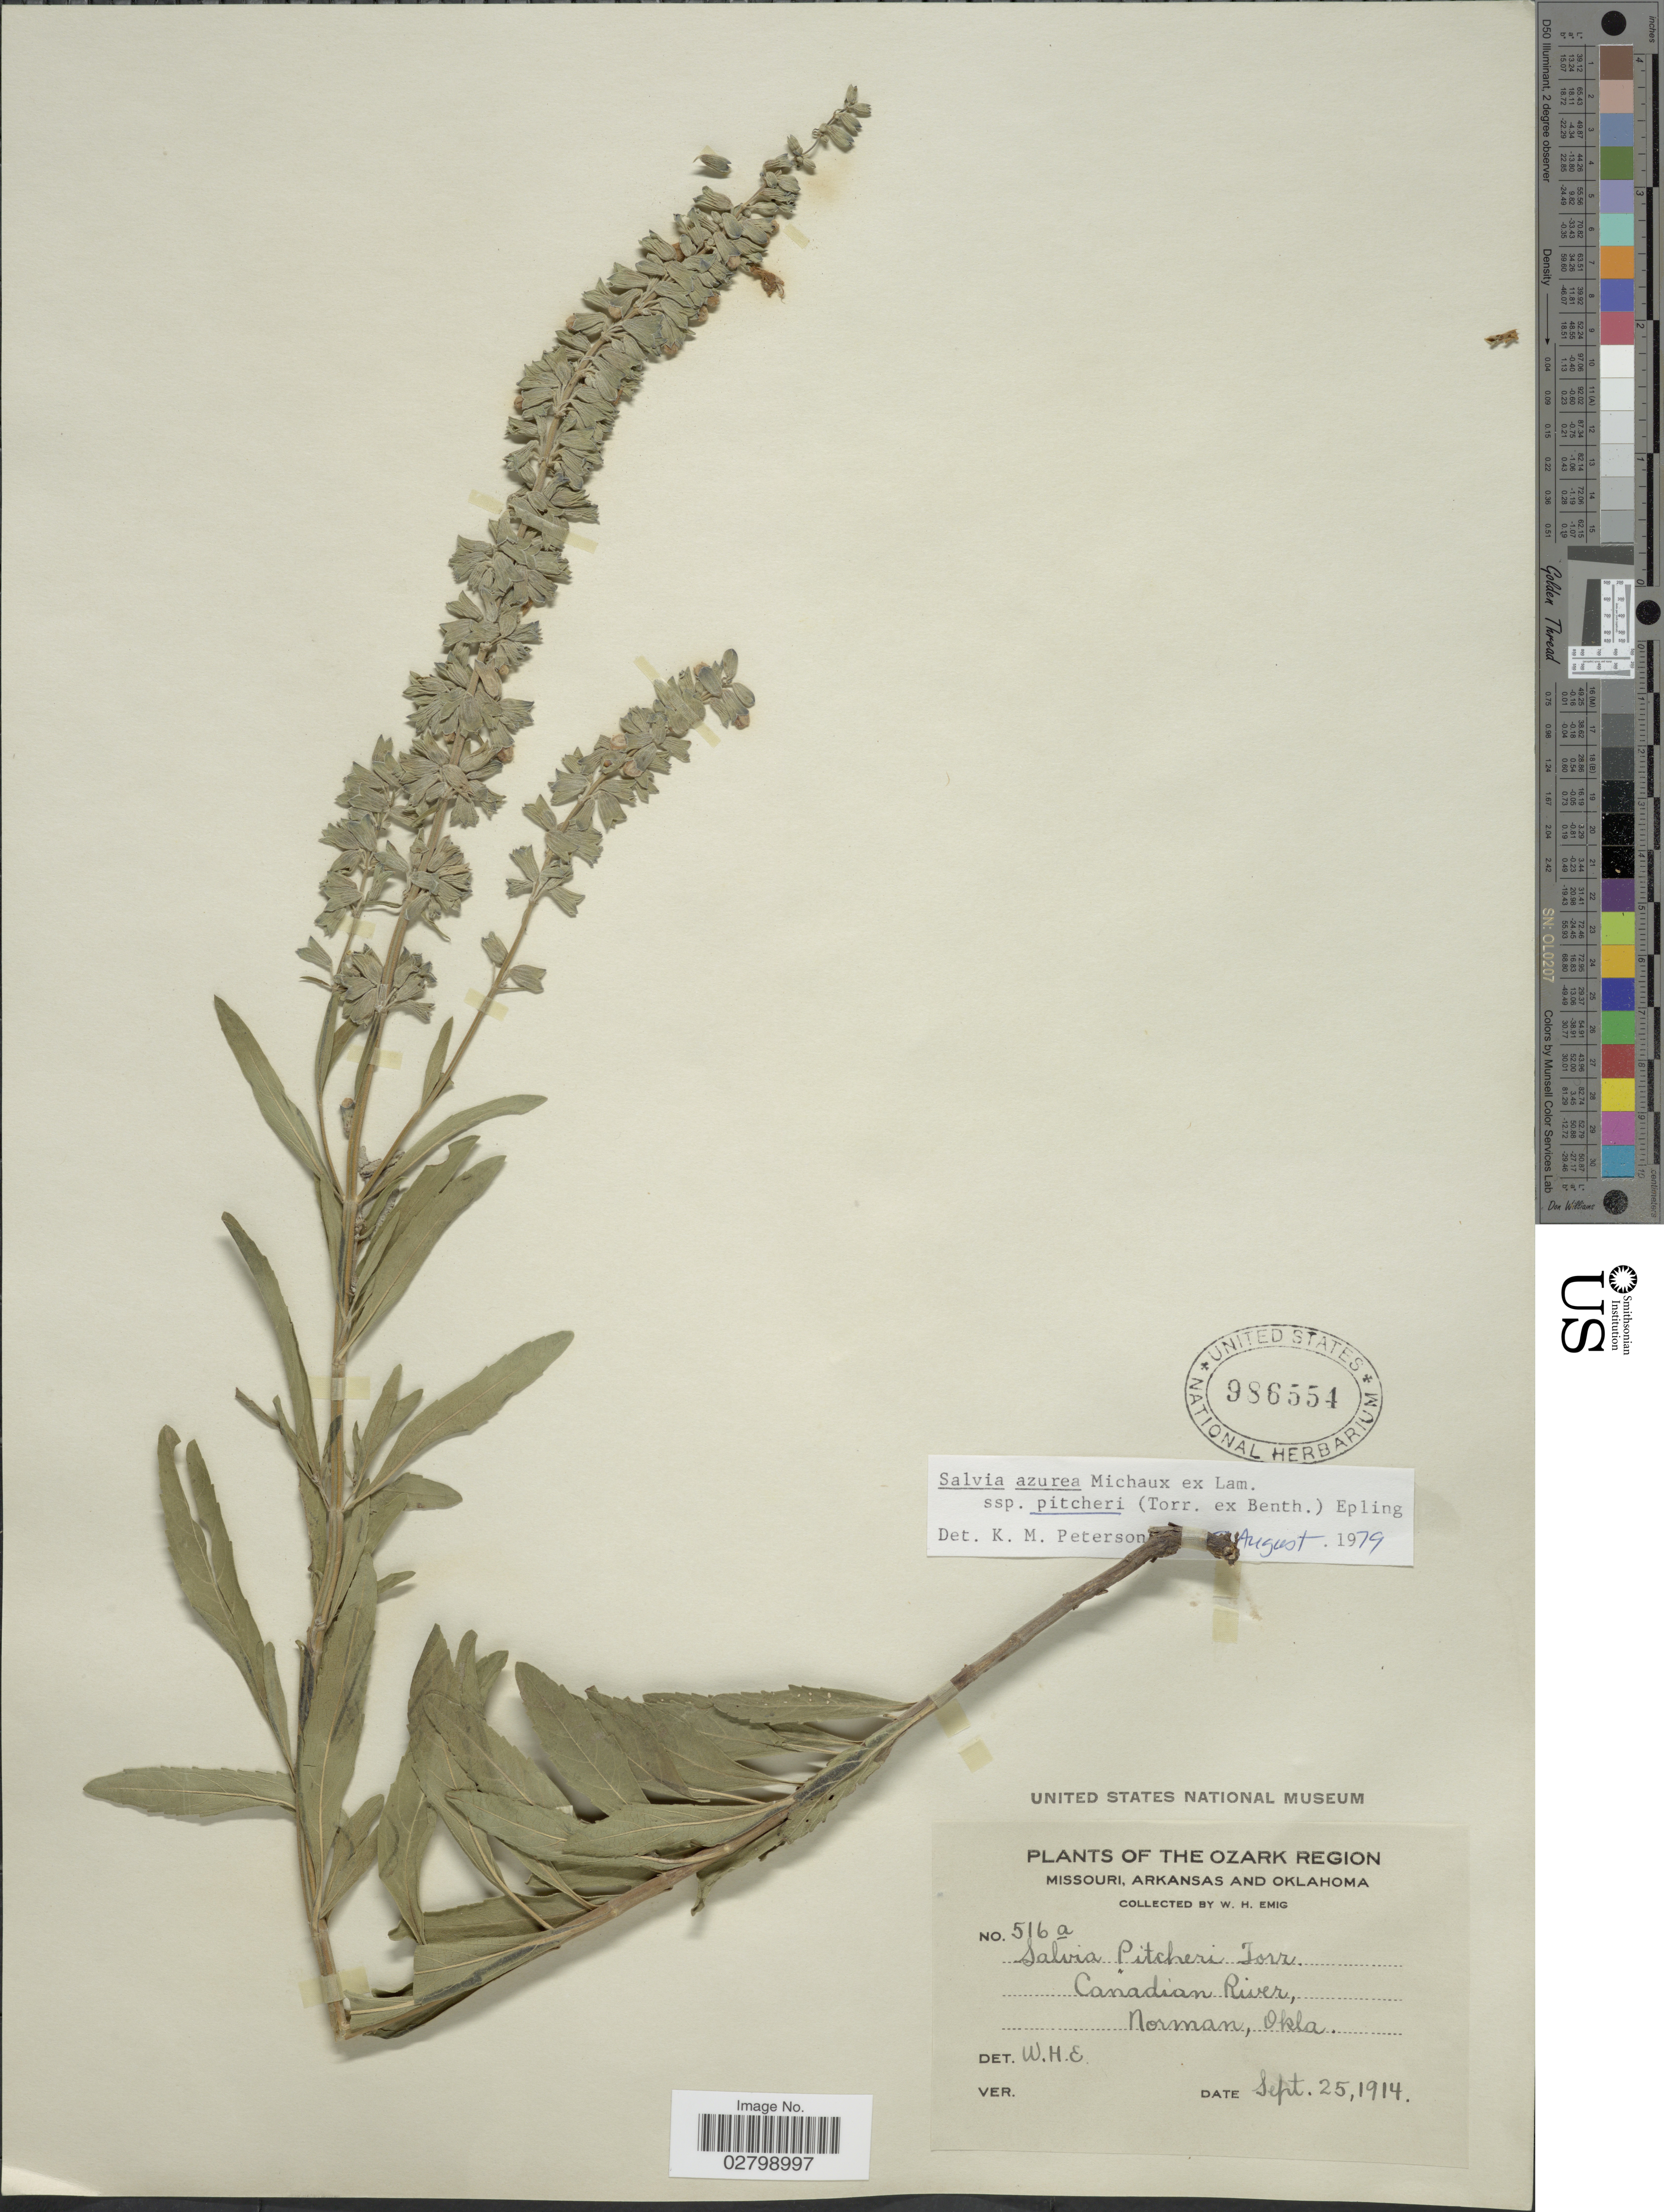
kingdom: Plantae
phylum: Tracheophyta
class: Magnoliopsida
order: Lamiales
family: Lamiaceae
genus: Salvia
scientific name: Salvia azurea subsp. pitcheri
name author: Michx. ex Lam.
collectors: W. H. Emig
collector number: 516a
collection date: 1914-09-25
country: United States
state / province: Oklahoma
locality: Ozark Region. Canadian River, Norman.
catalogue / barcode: US 986554